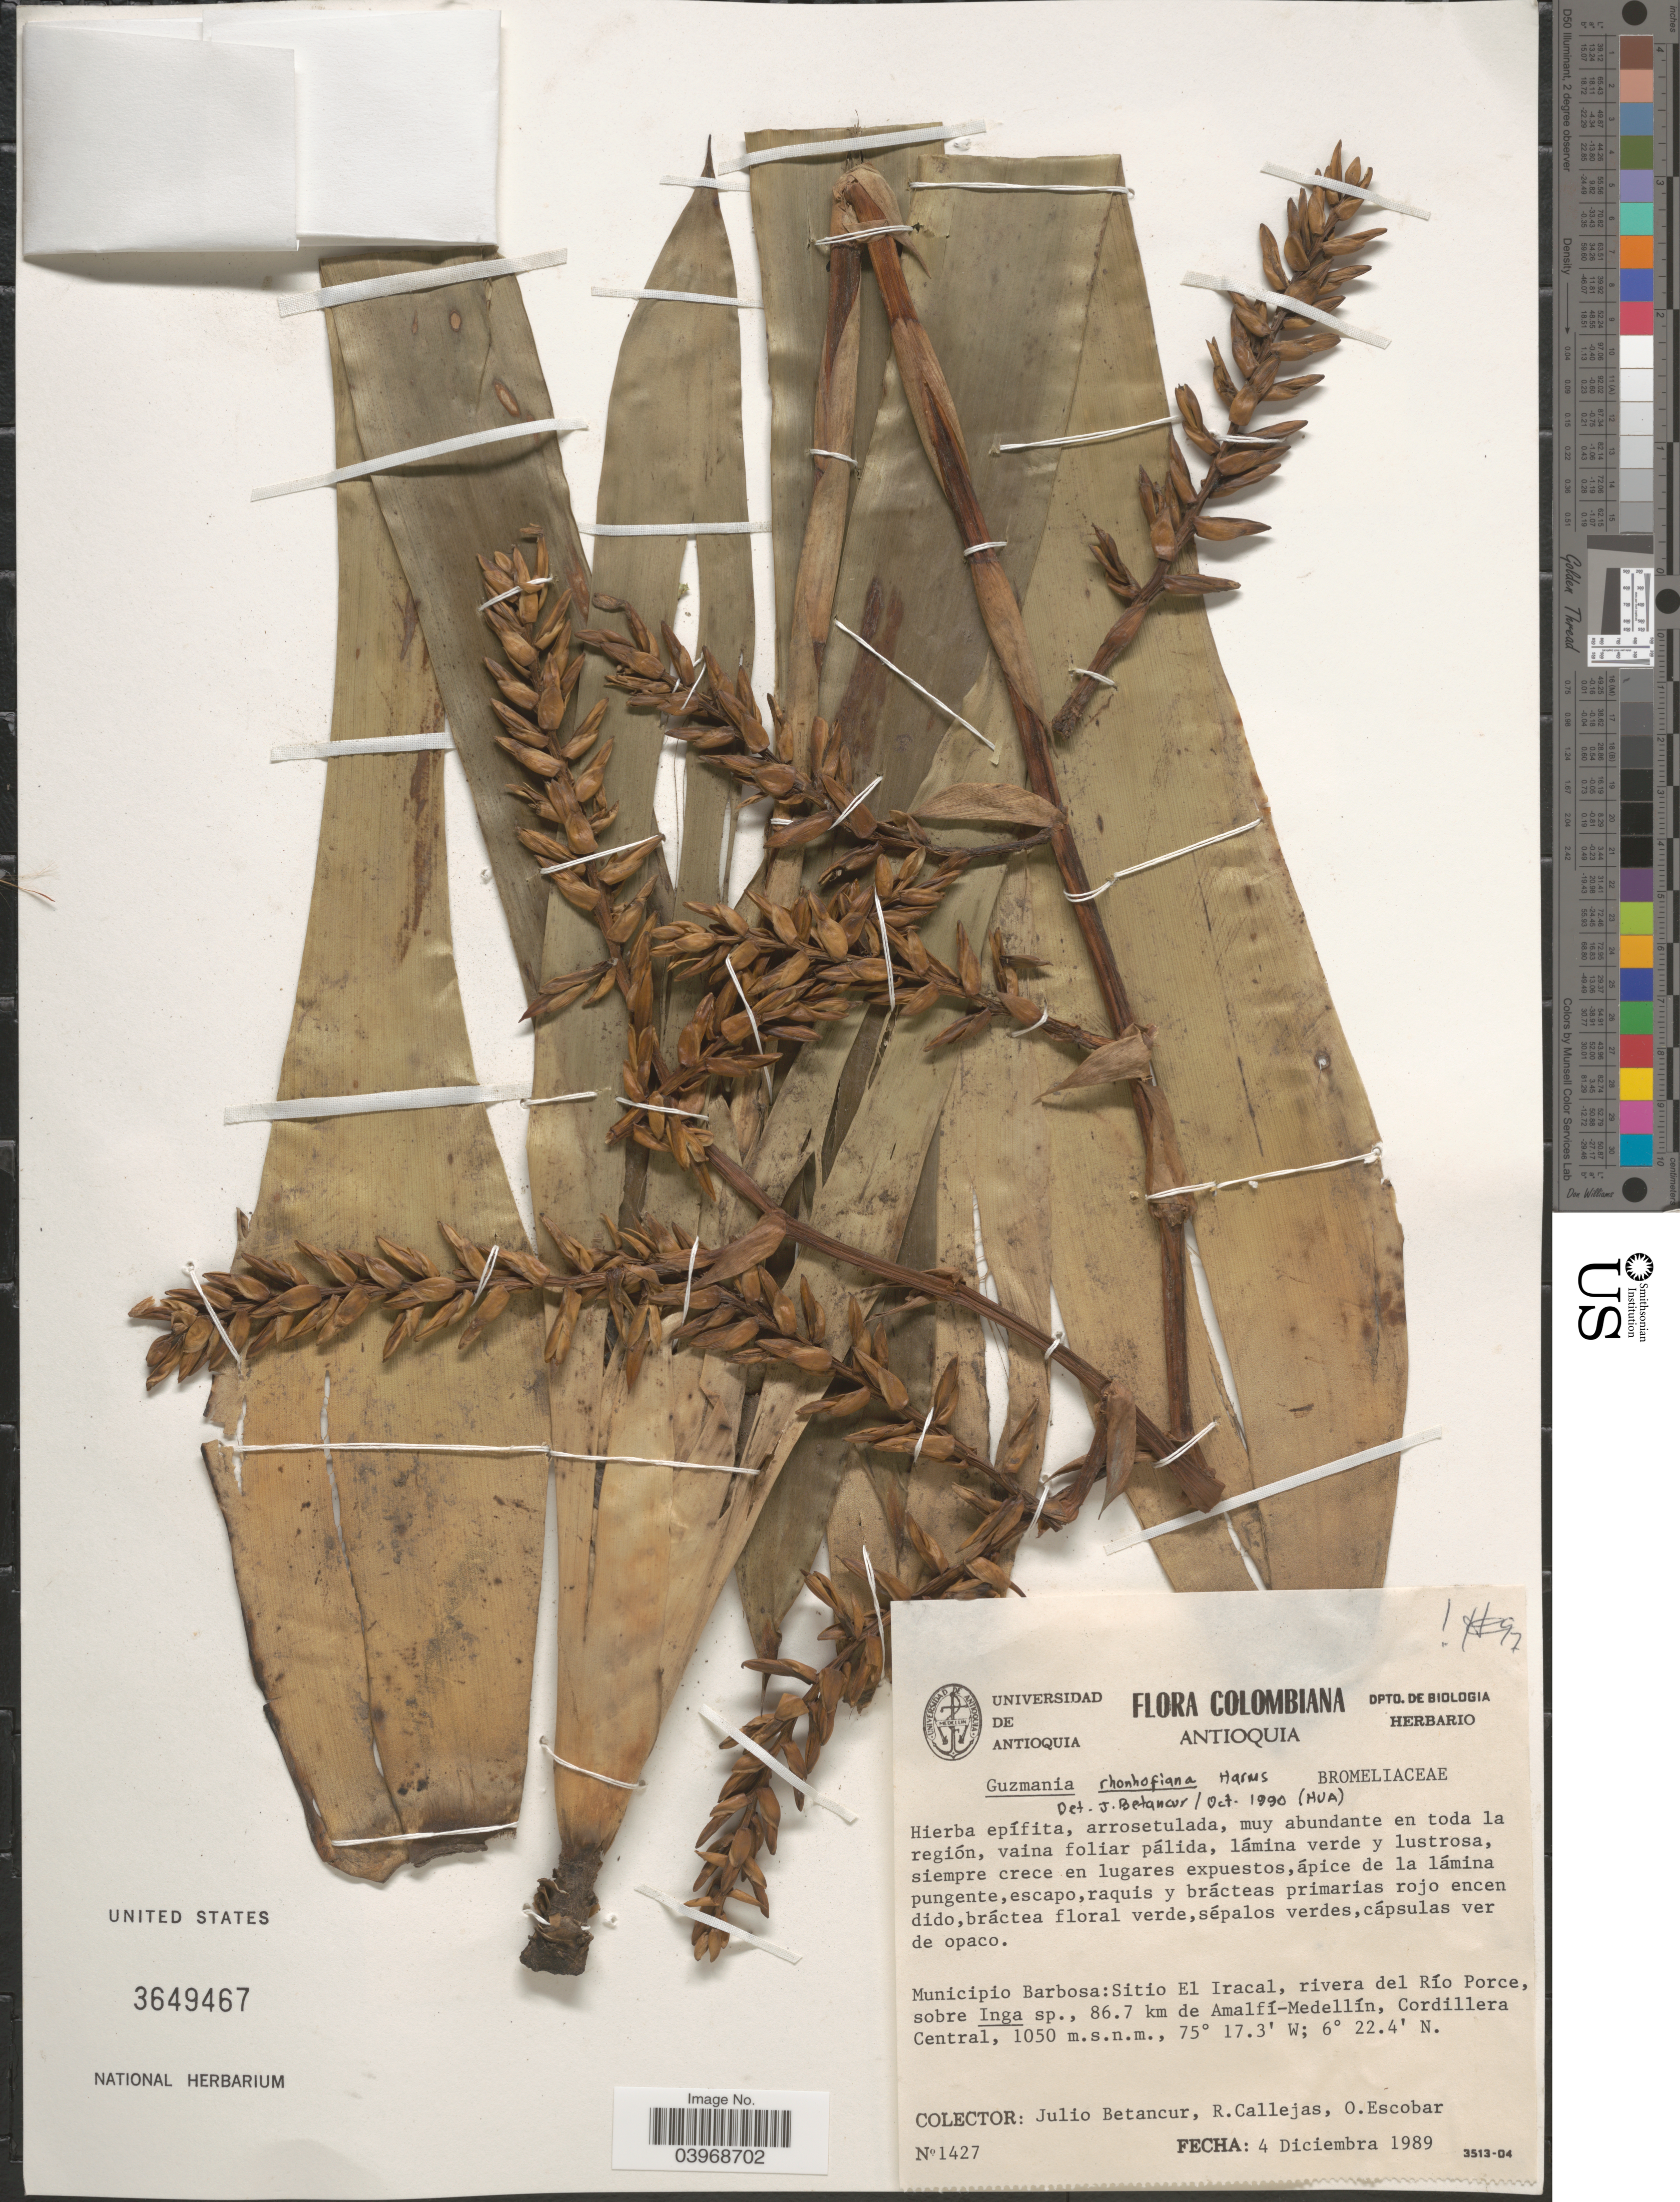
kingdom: Plantae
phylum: Tracheophyta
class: Liliopsida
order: Poales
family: Bromeliaceae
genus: Guzmania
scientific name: Guzmania rhonhofiana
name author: Harms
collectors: J. Betancur, R. Callejas & O. Escobar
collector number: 1427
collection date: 1989-12-04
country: Colombia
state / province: Antioquia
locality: Municipio Barbosa: Sitio El Iracal, rivera del Río Porce, sobre Inga sp., 86.7 km de Amalfí-Medellín, Cordillera Central.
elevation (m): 1050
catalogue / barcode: US 3649467